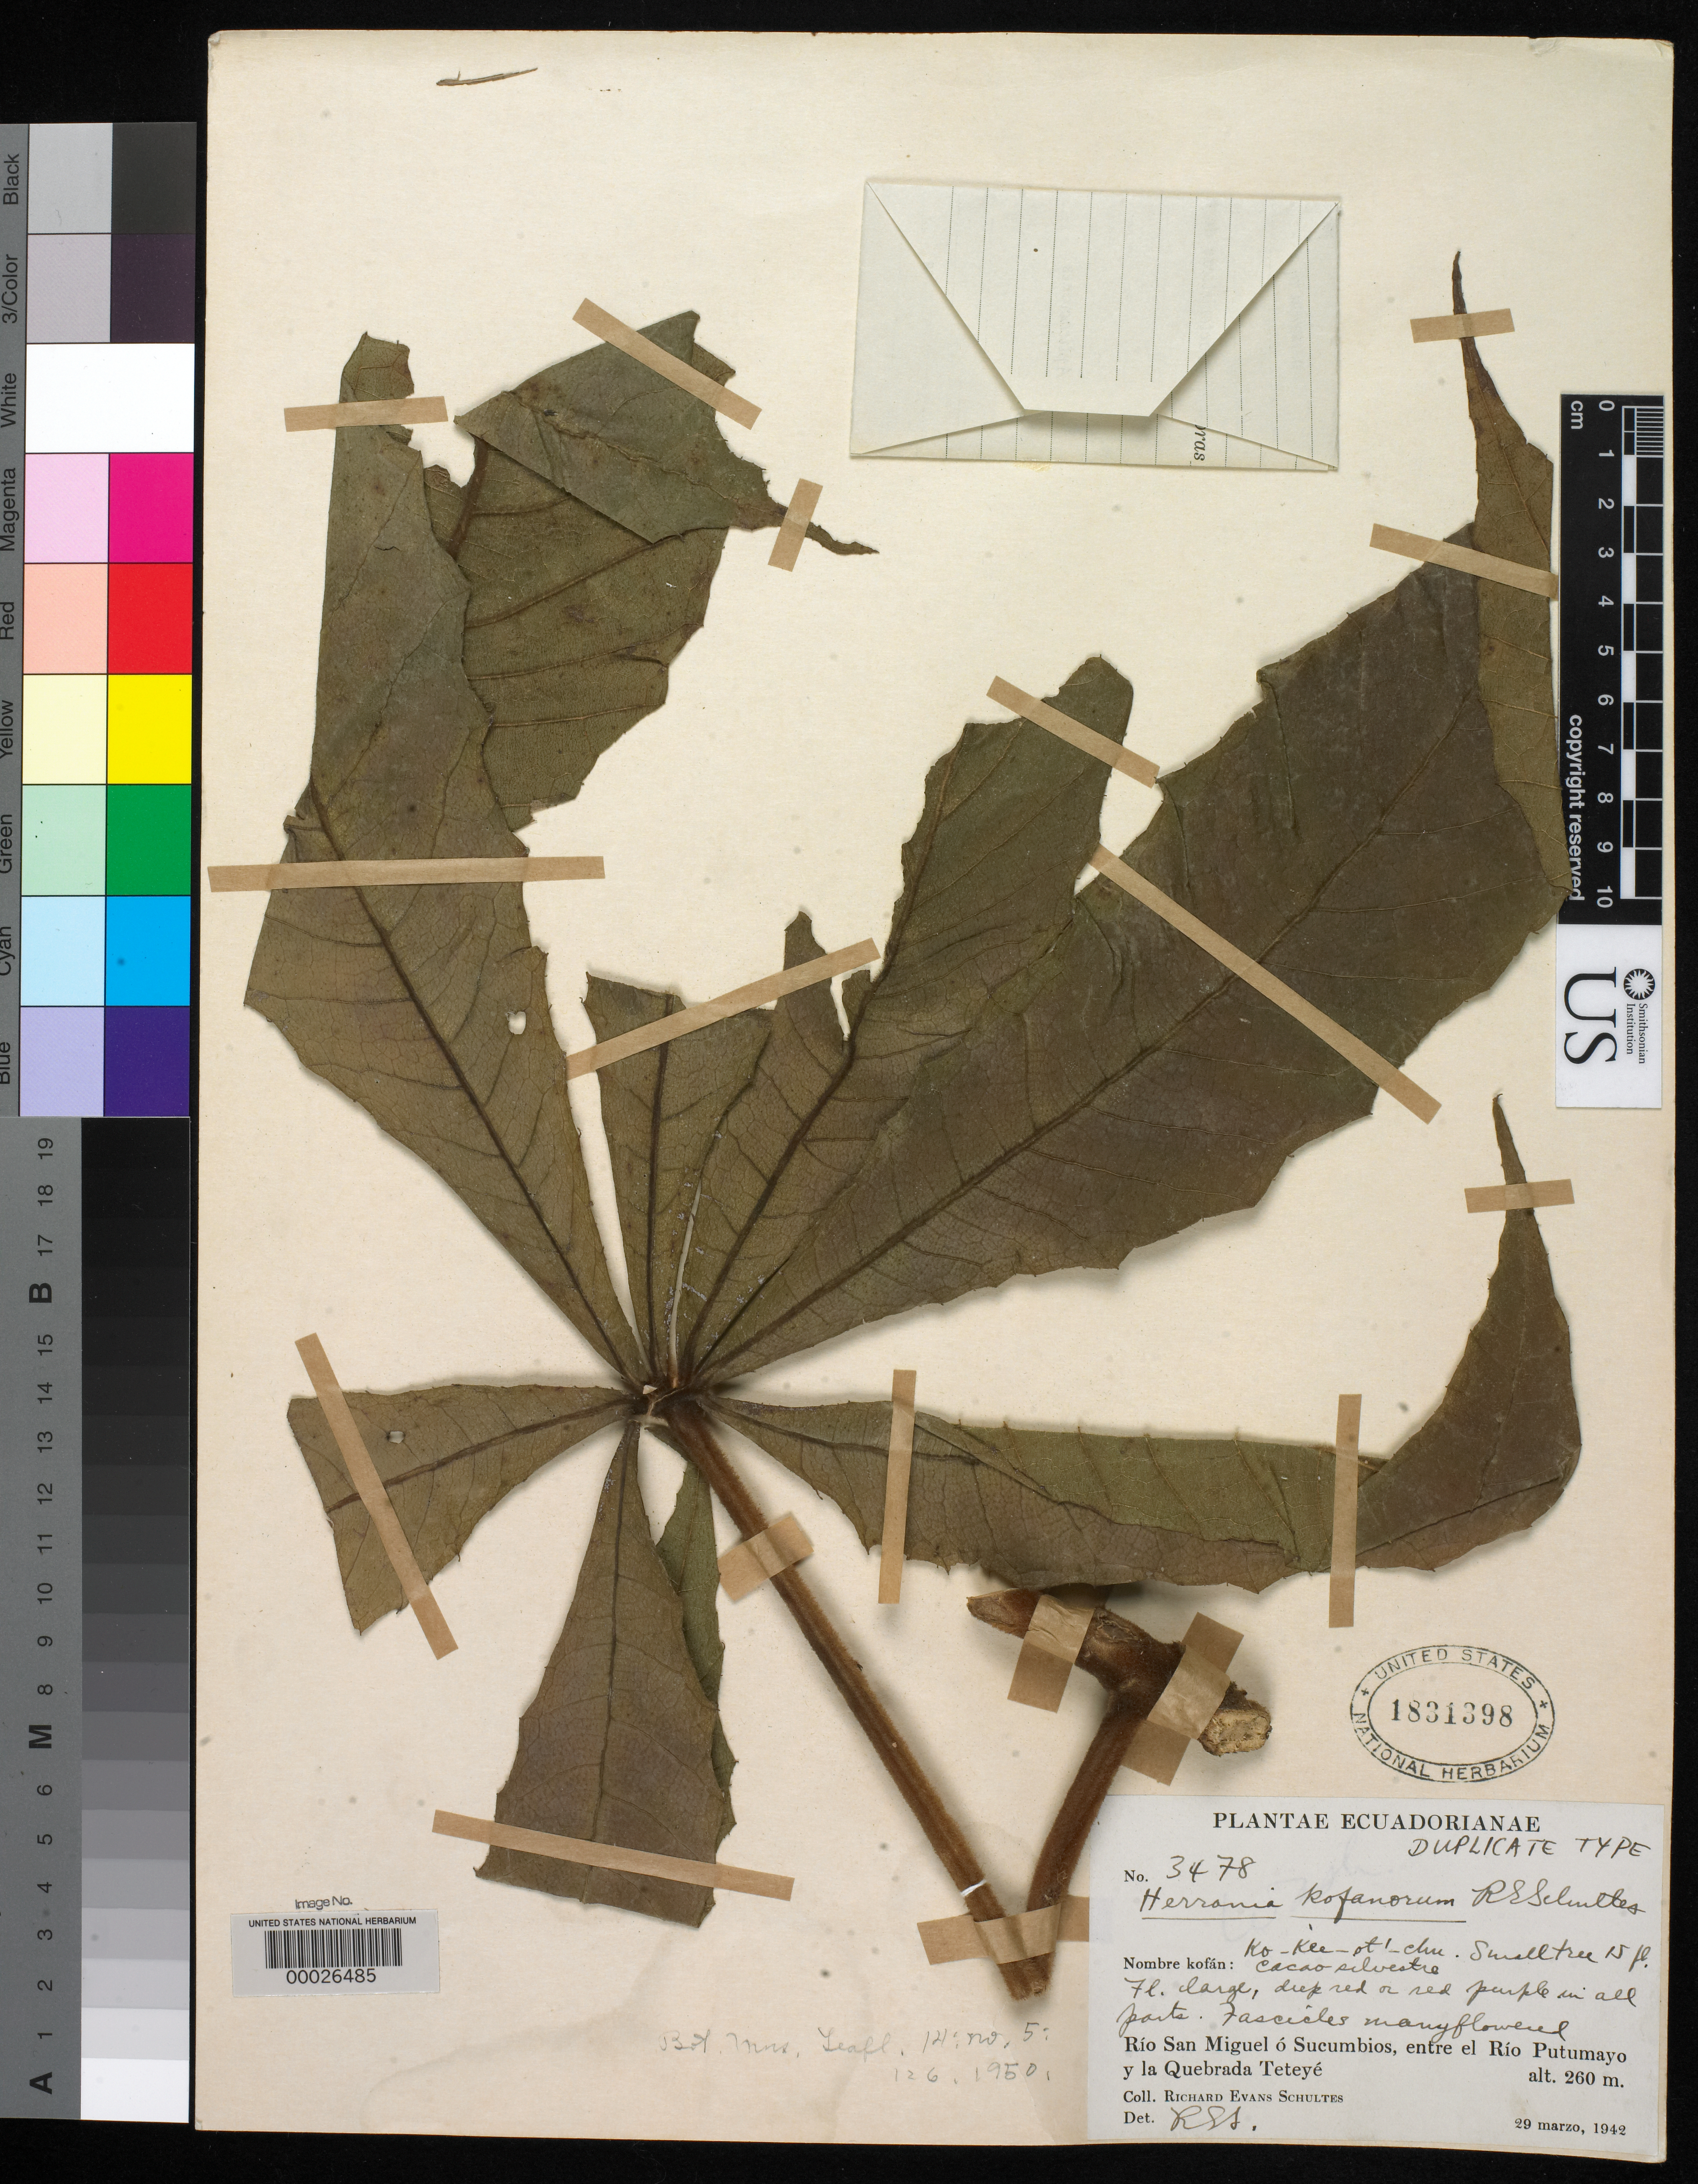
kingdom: Plantae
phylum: Tracheophyta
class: Magnoliopsida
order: Malvales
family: Malvaceae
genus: Herrania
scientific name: Herrania kofanorum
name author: R.E. Schult.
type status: Isotype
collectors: R. E. Schultes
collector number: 3478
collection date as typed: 29 Mar 1942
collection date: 1942-03-29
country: Ecuador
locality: Rio Sal Miguel o Sucumbios, entre el Rio Putumayo y la Quebra Teteye.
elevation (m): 260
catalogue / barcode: US 1831398